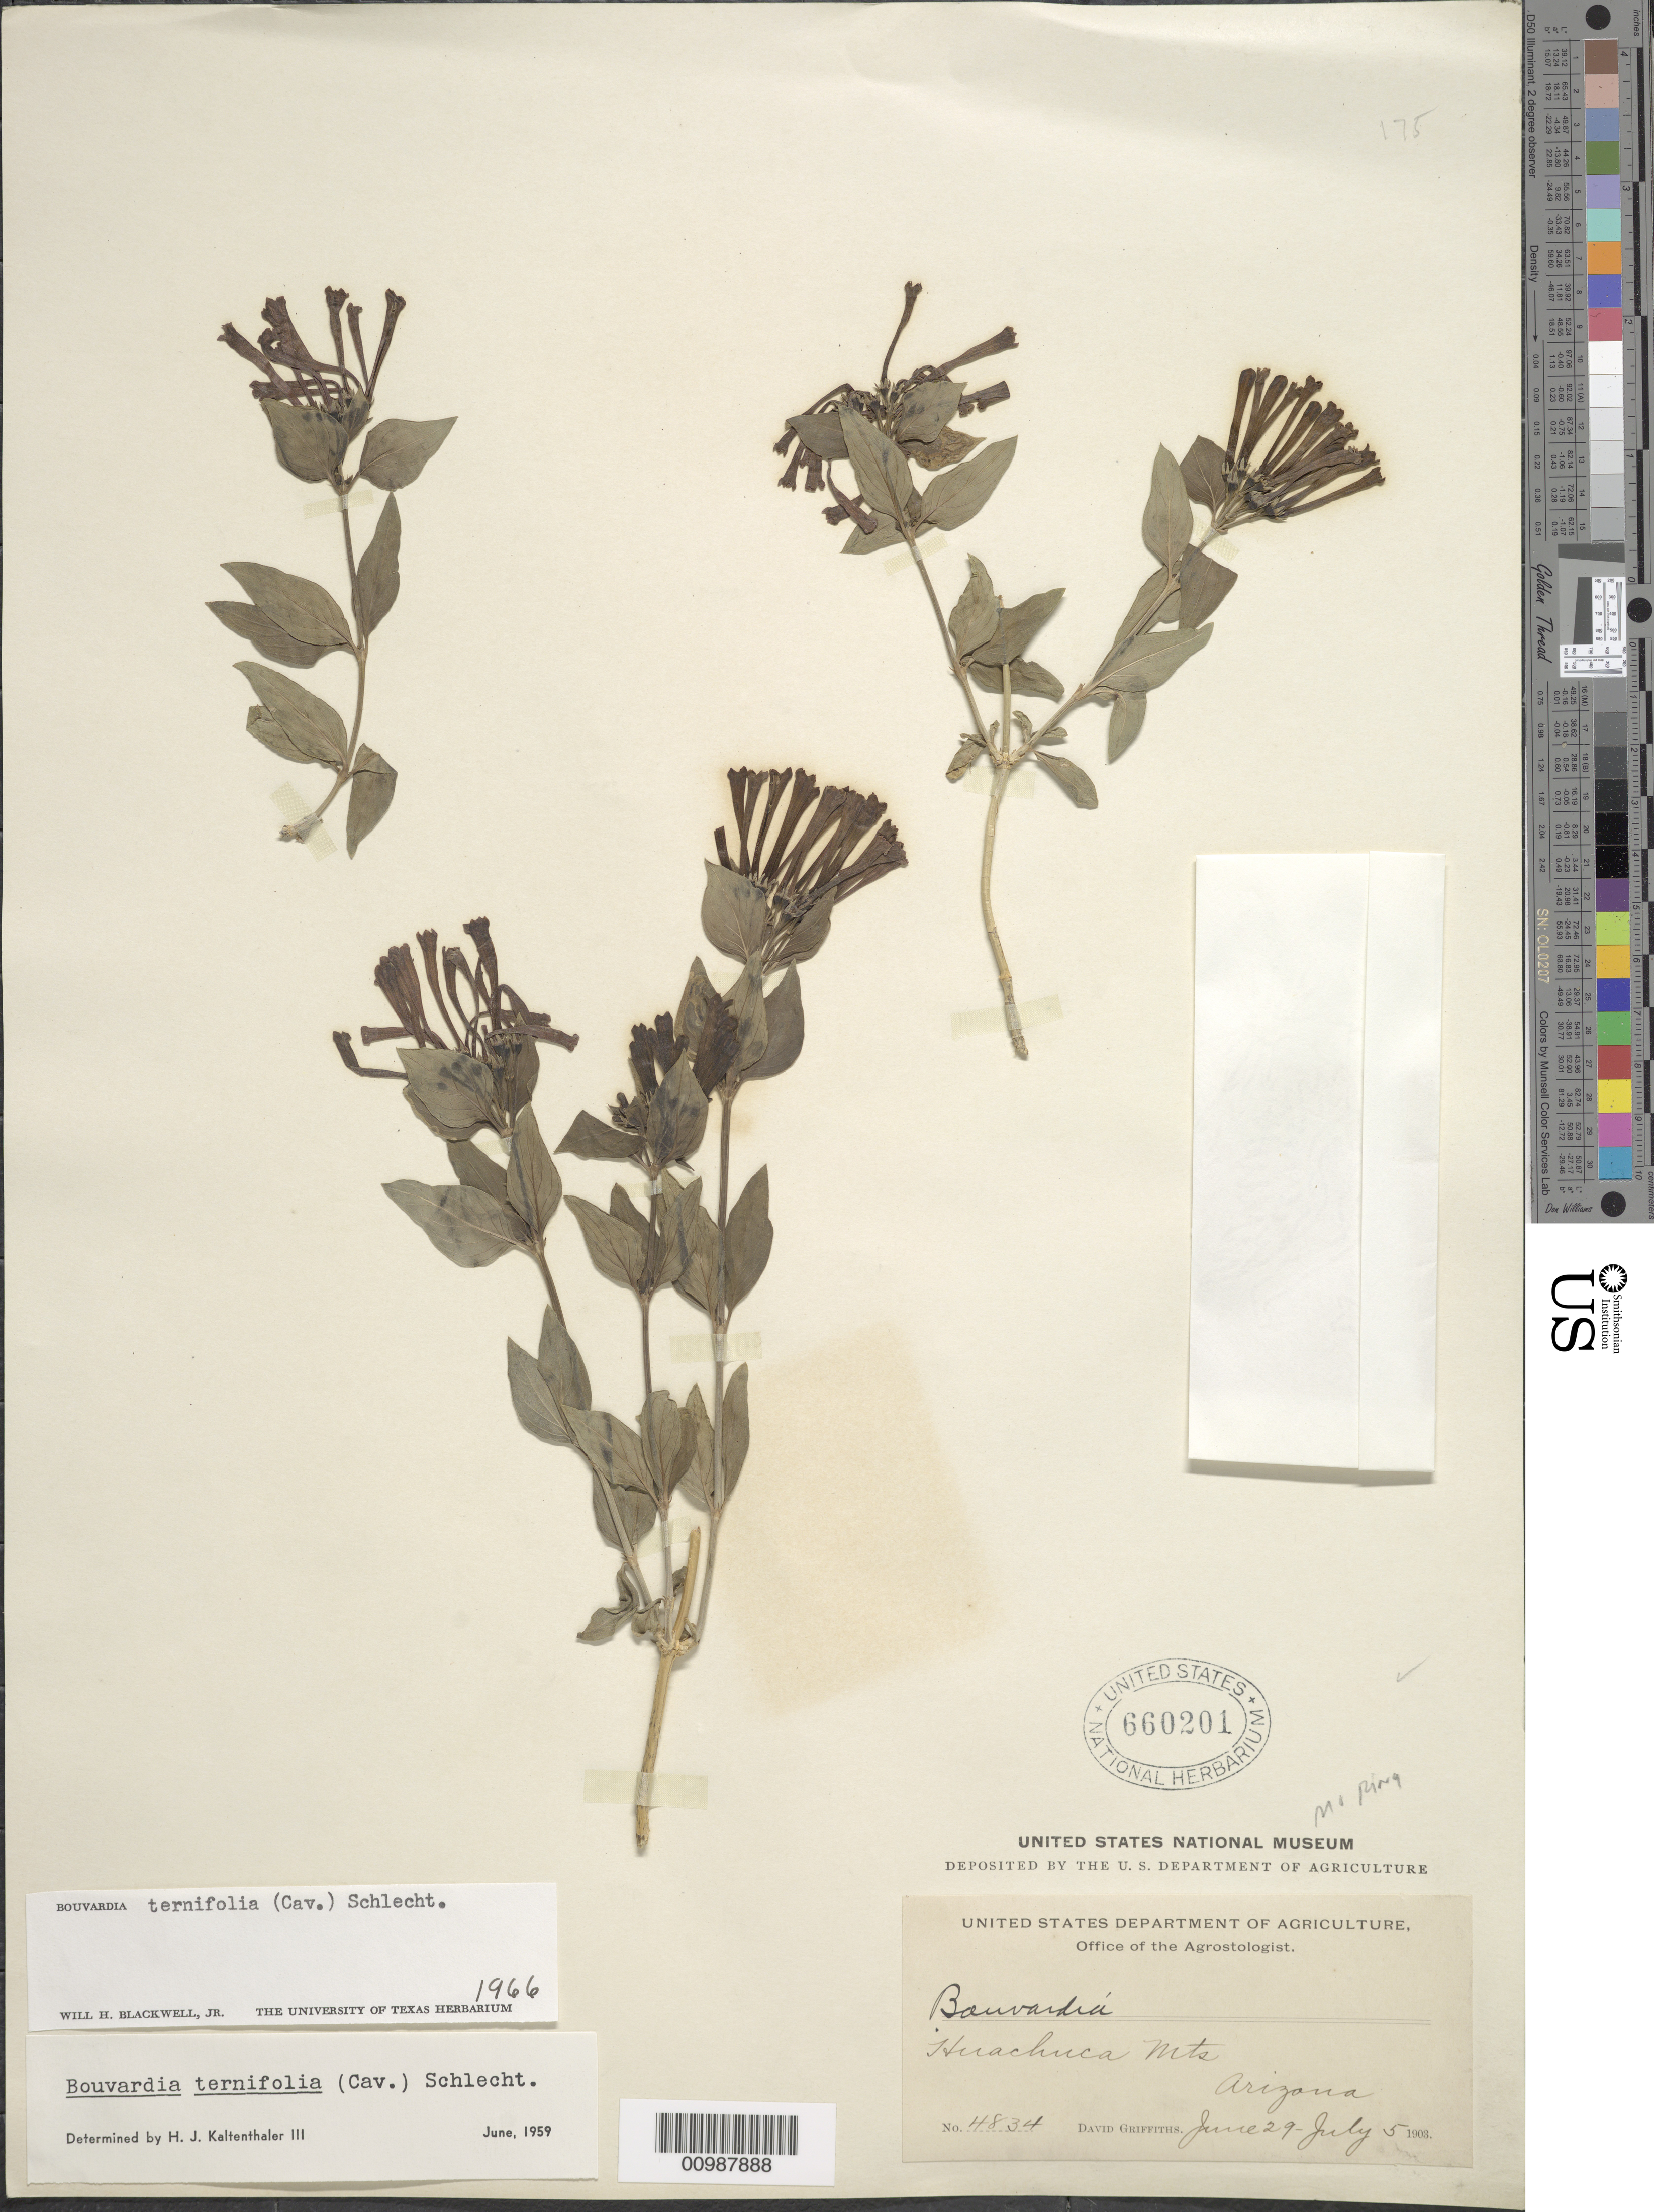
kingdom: Plantae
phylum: Tracheophyta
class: Magnoliopsida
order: Gentianales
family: Rubiaceae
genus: Bouvardia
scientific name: Bouvardia ternifolia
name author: (Cav.) Schltdl.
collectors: D. Griffiths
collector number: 4834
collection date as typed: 29 Jun 1903 to 05 Jul 1903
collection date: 1903-06-29/1903-07-05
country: United States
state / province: Arizona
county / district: Cochise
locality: Huachuca Mountains.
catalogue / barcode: US 660201